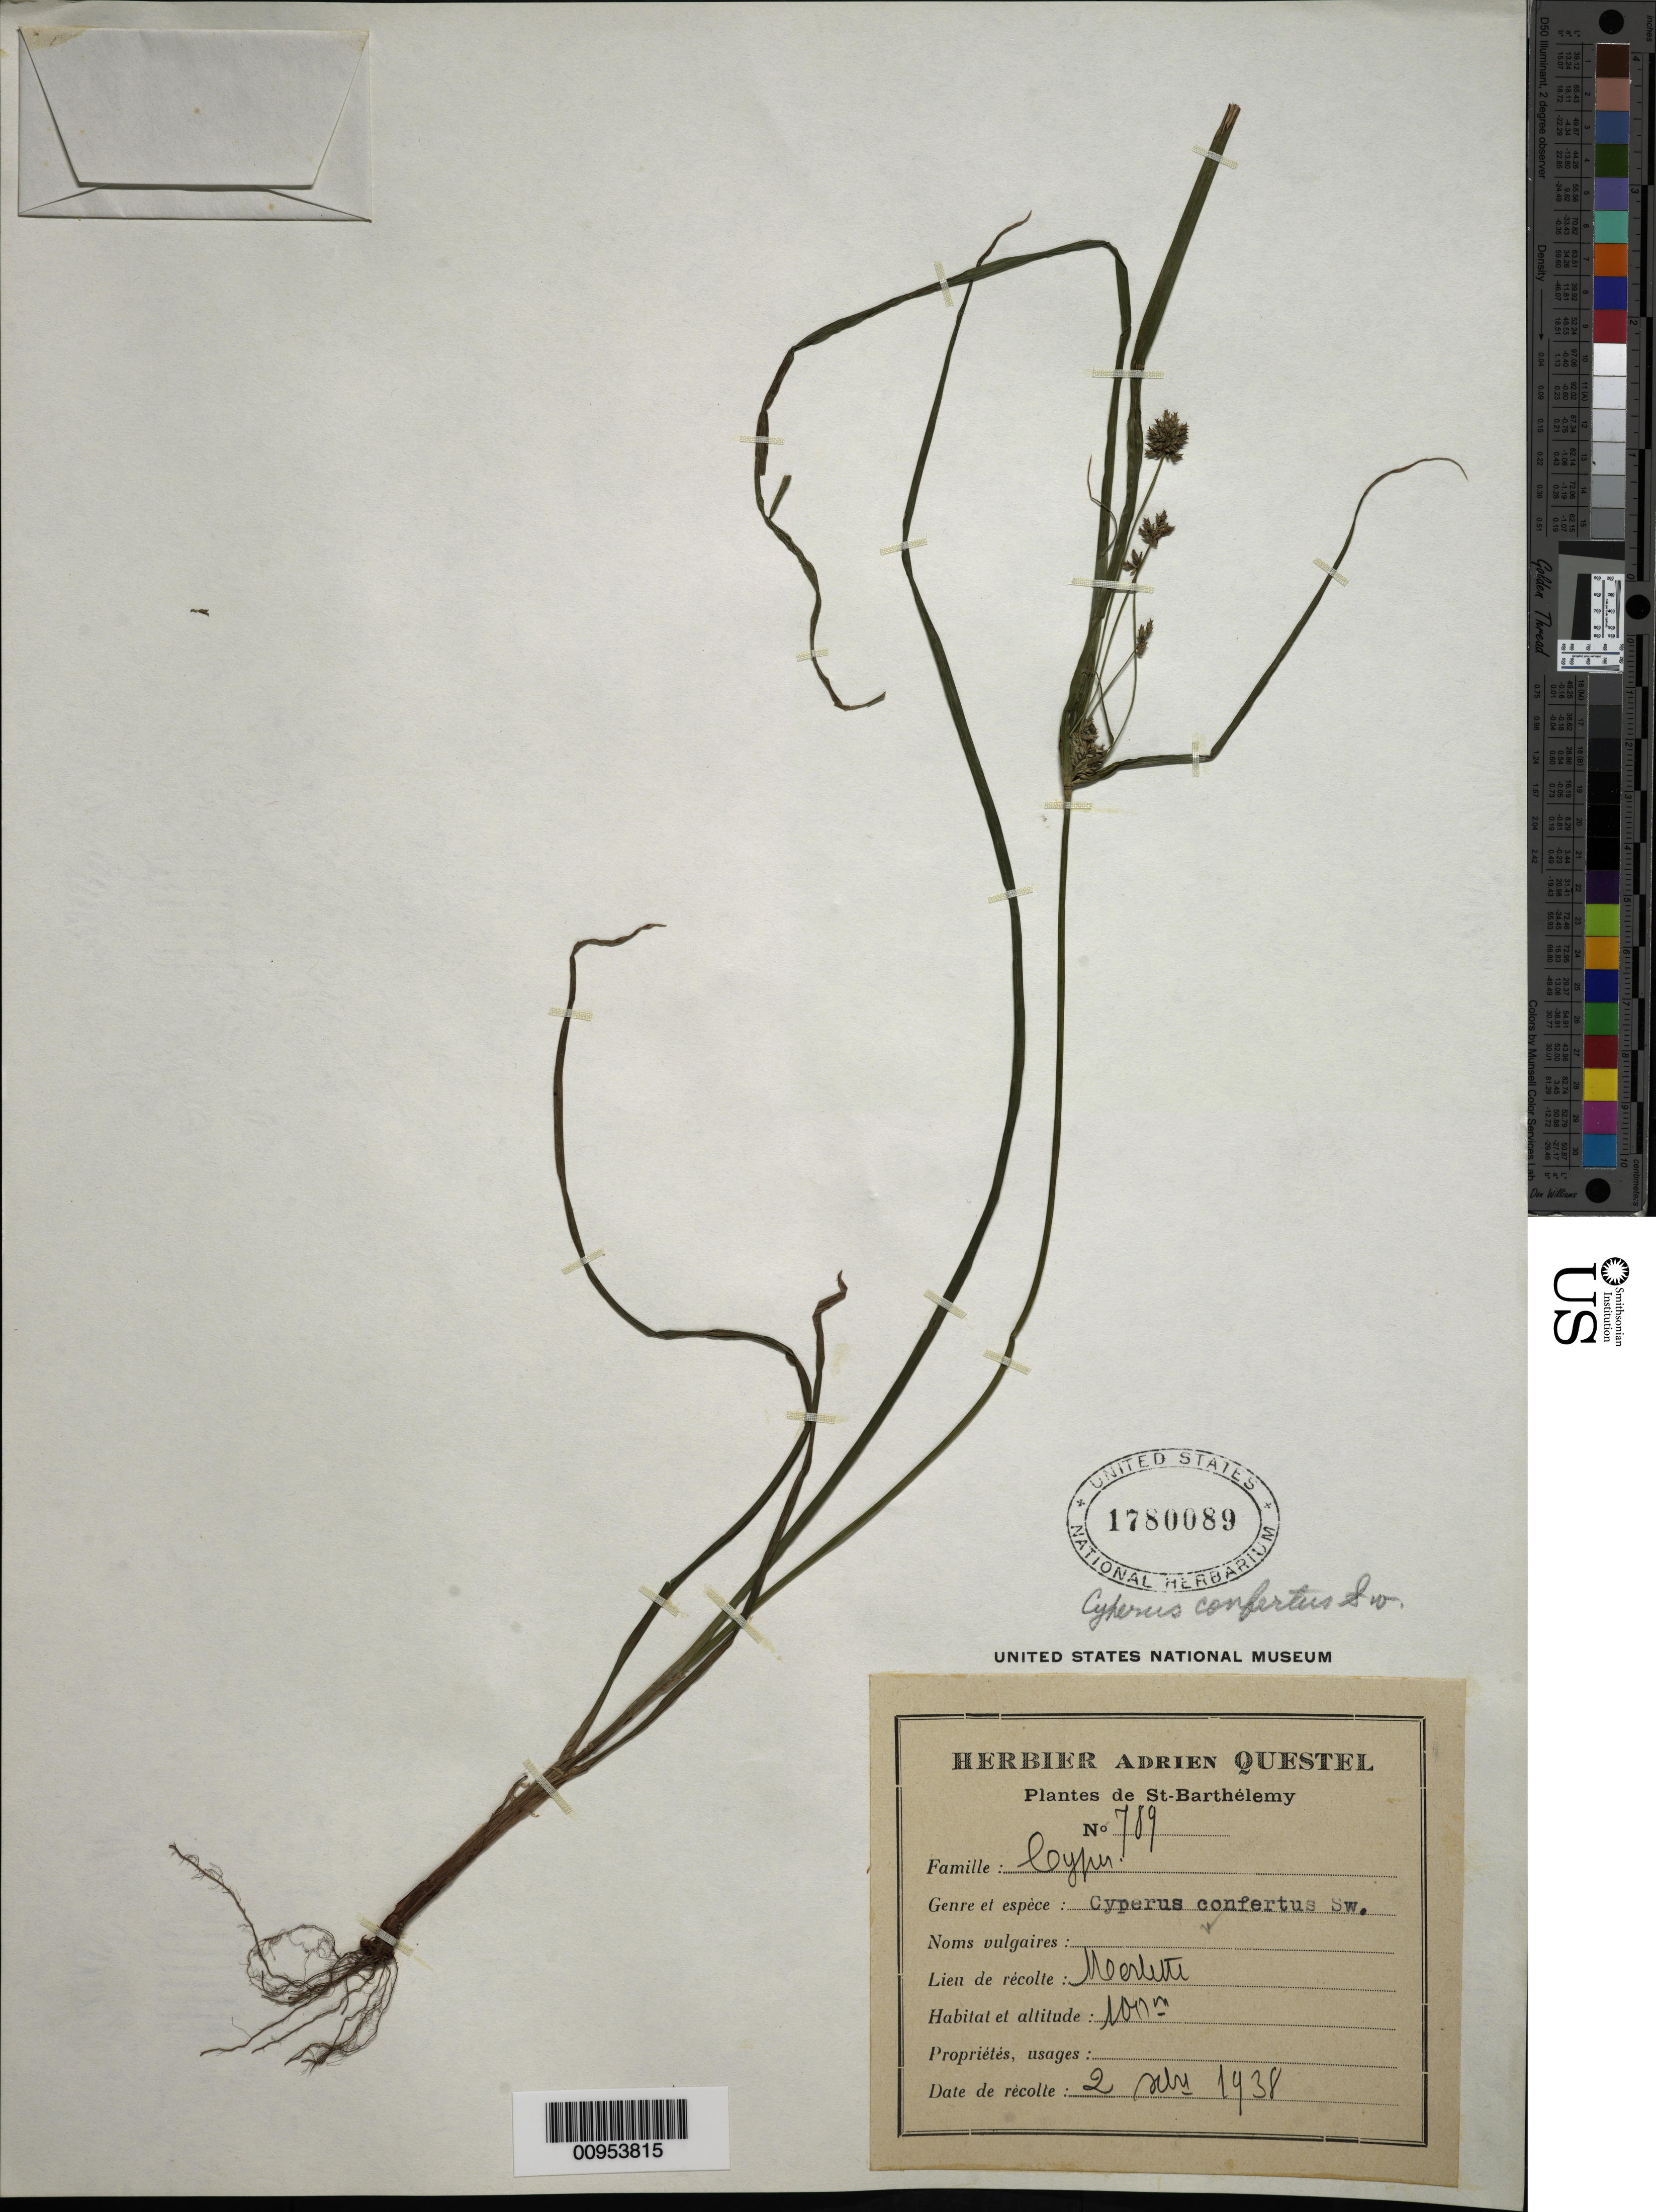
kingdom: Plantae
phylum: Tracheophyta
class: Liliopsida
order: Poales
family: Cyperaceae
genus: Cyperus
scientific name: Cyperus confertus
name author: Sw.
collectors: A. Questel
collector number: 789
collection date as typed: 02 Sep 1938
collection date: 1938-09-02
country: Saint Barthélemy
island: St. Barthélemy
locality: "Meelette"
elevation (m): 100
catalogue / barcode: US 780089